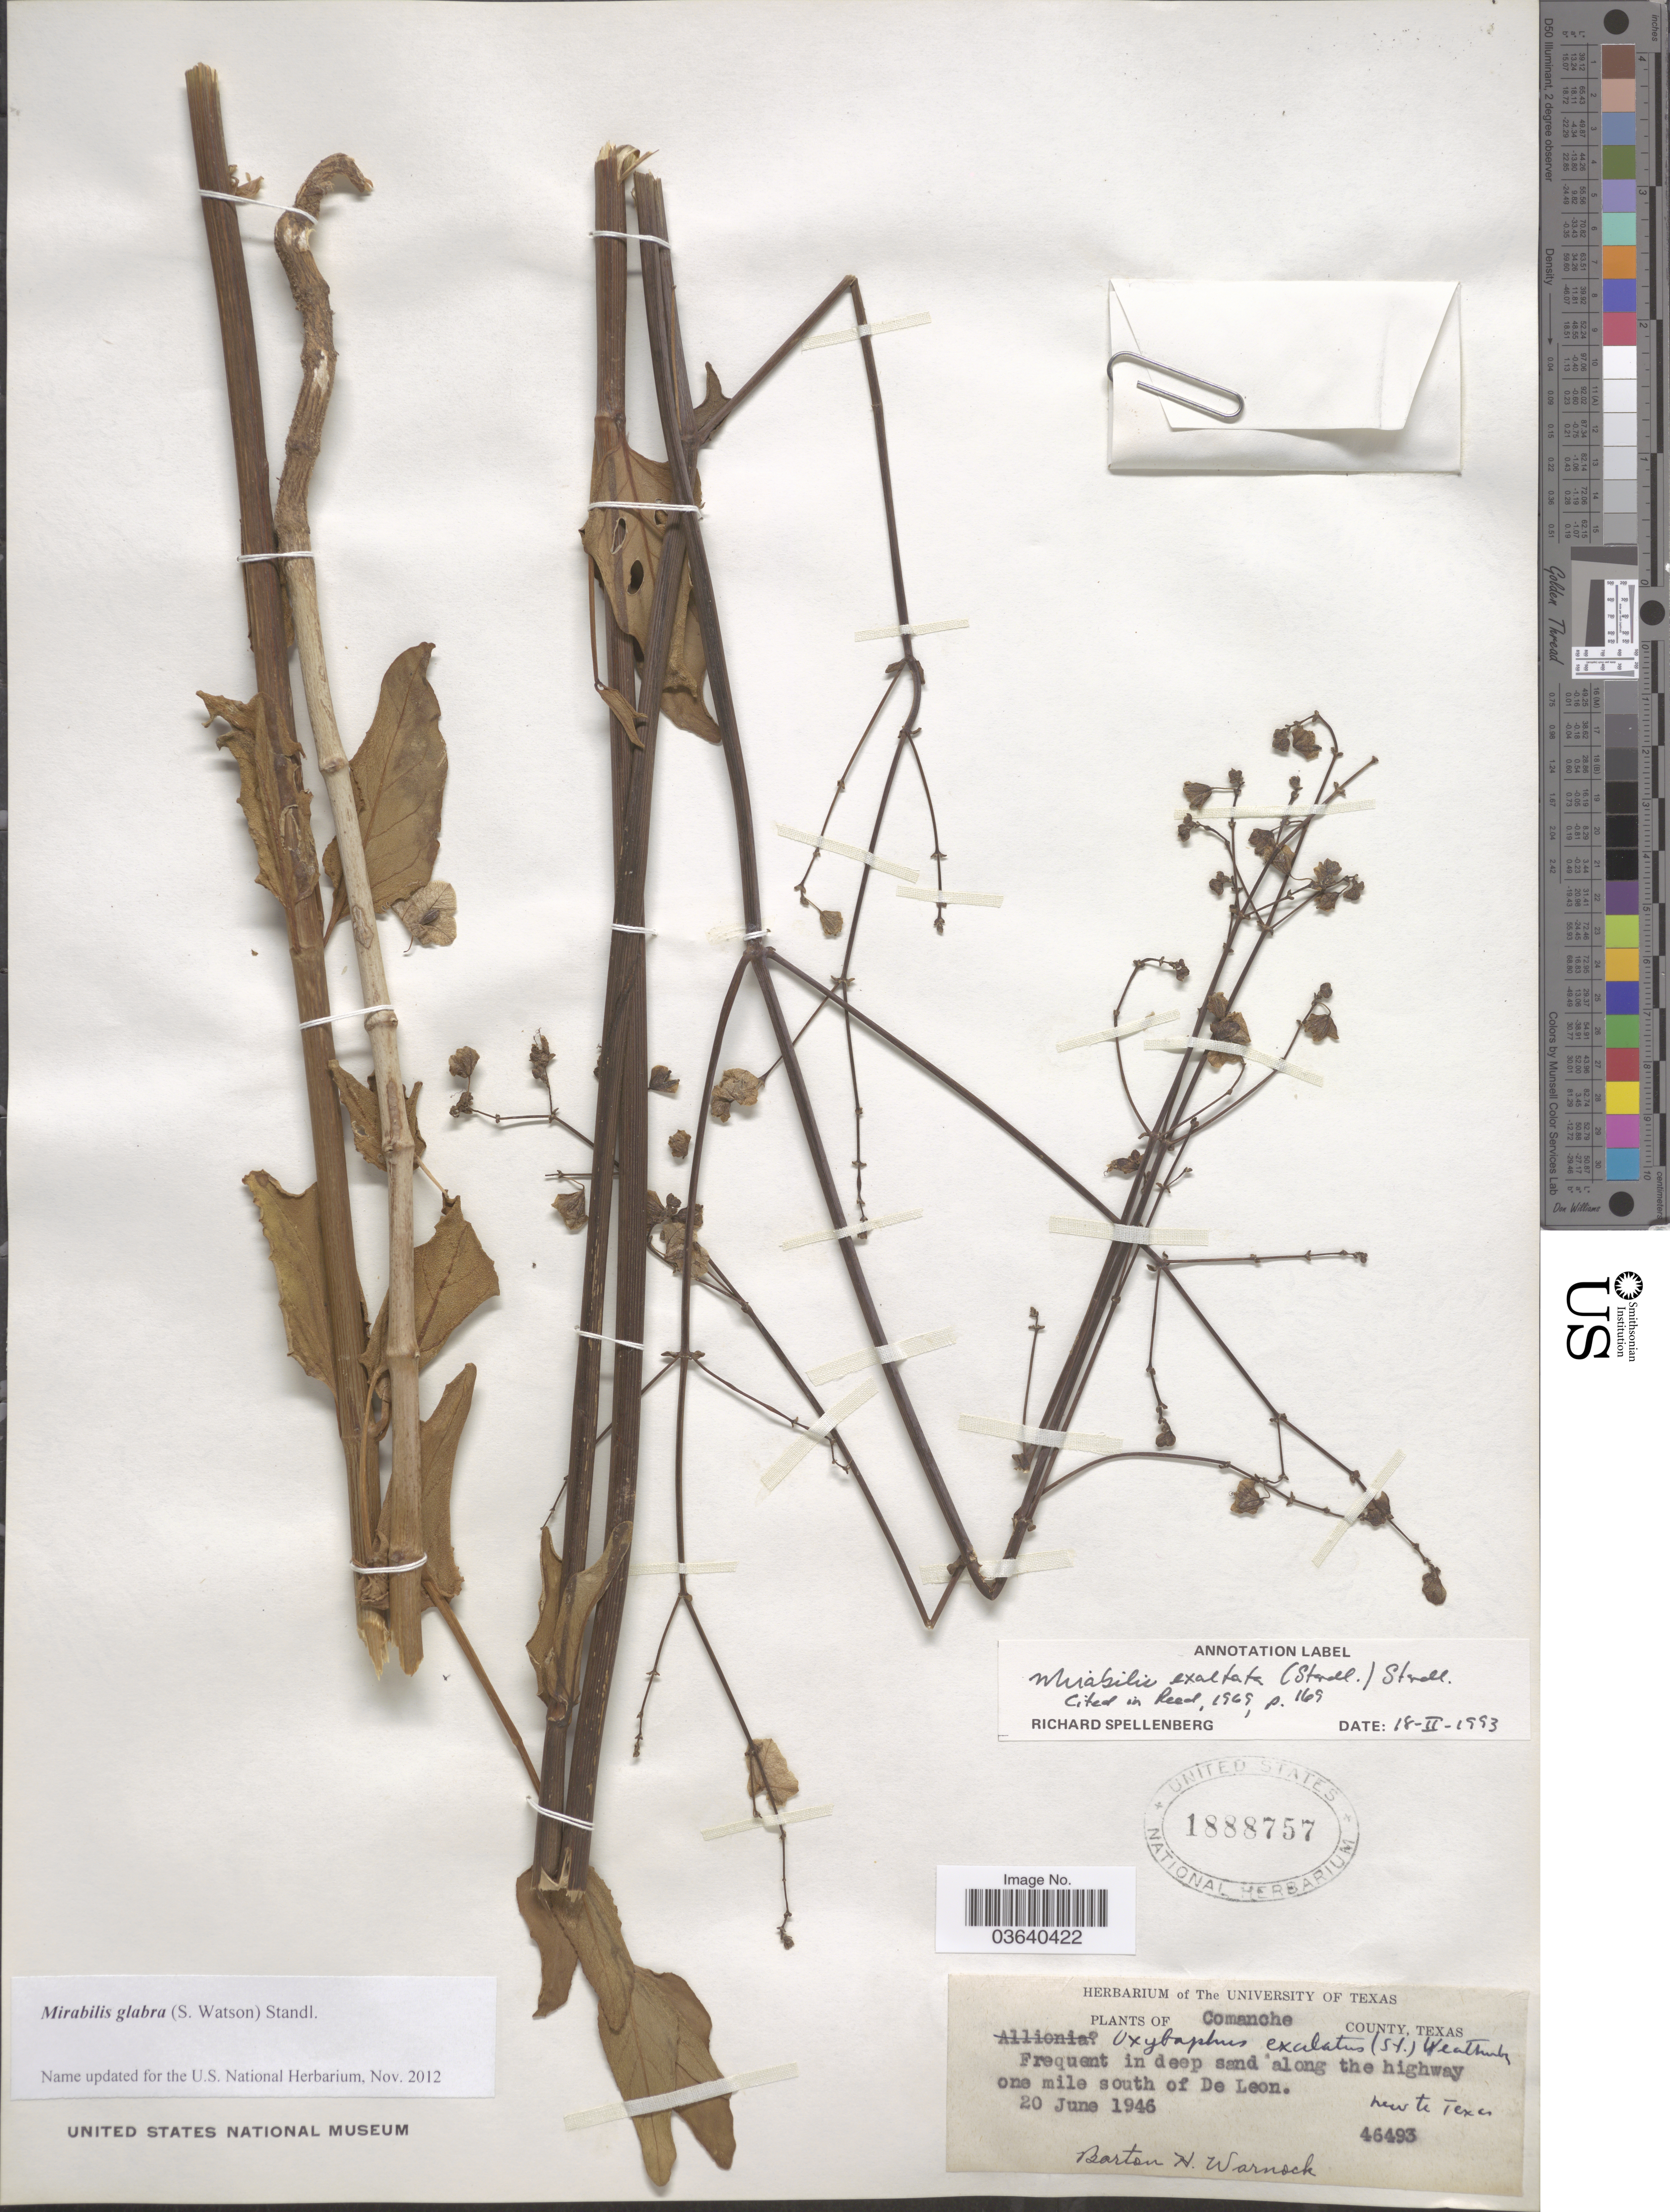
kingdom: Plantae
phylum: Tracheophyta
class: Magnoliopsida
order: Caryophyllales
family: Nyctaginaceae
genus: Mirabilis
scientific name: Mirabilis glabra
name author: (S. Watson) Standl.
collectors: B. H. Warnock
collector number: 46493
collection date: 1946-06-20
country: United States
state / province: Texas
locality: Comanche County. Frequent in deep sand along the highway one mile south of De Leon.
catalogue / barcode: US 1888757